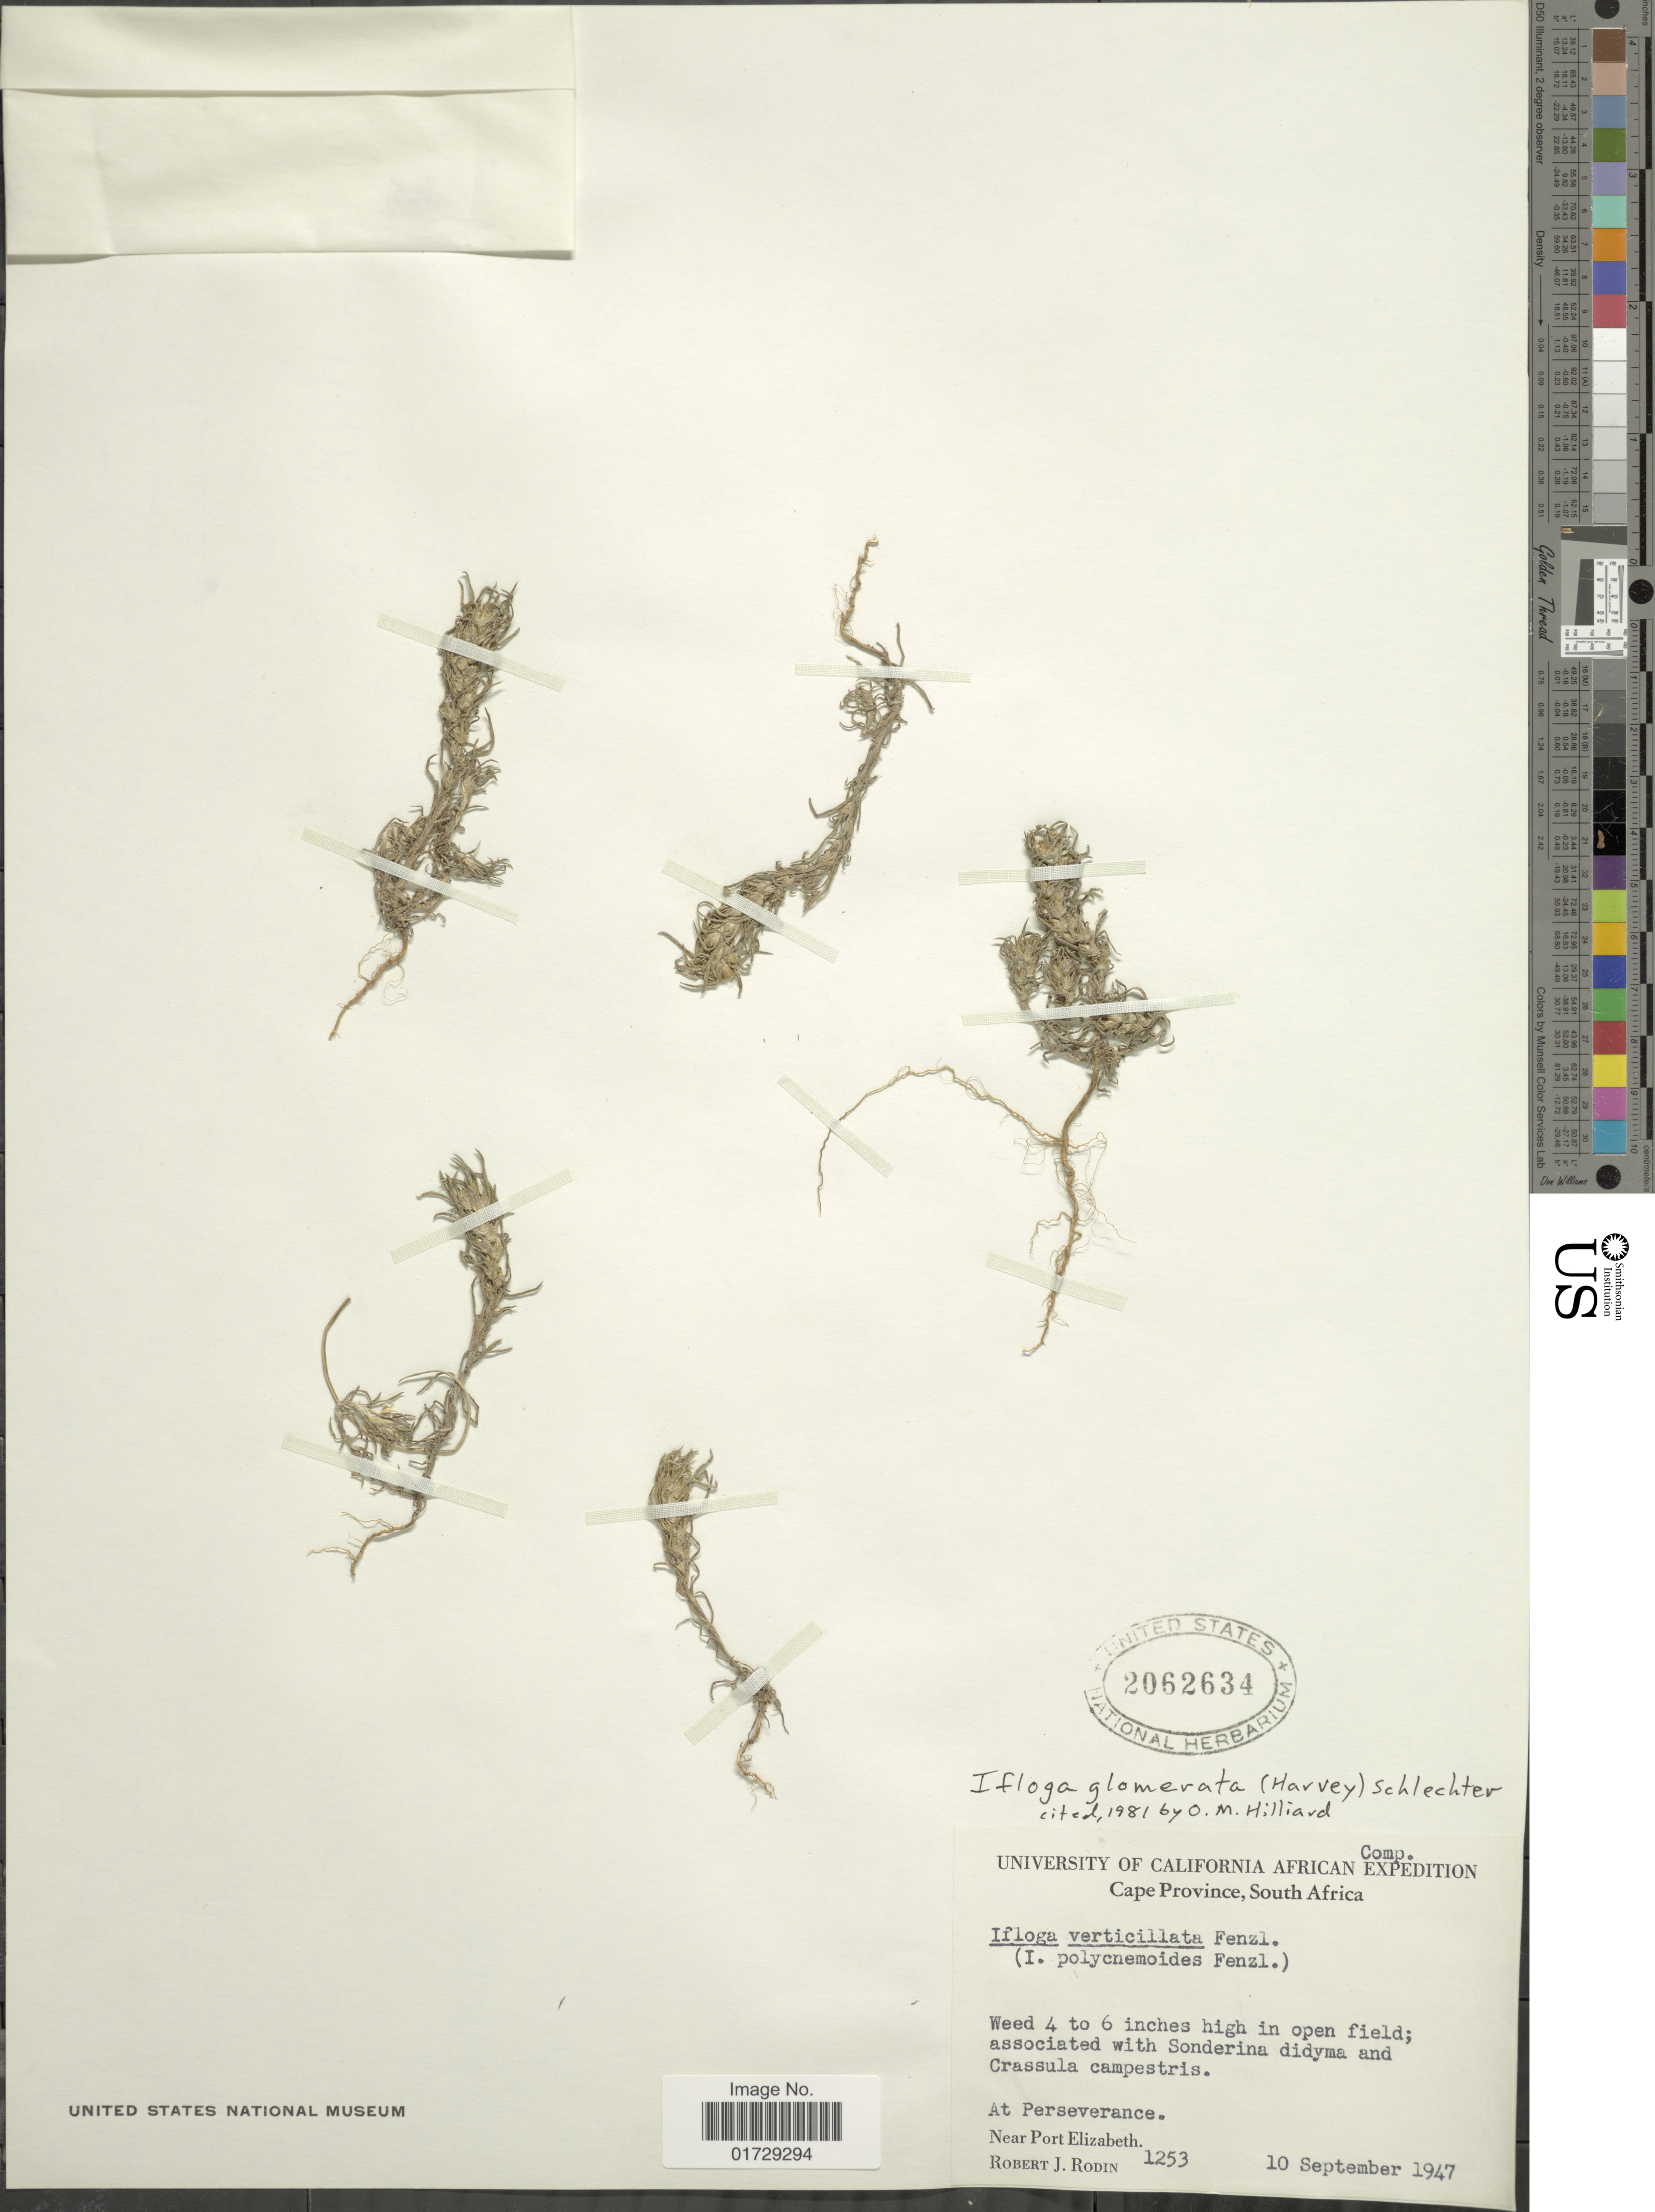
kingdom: Plantae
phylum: Tracheophyta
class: Magnoliopsida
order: Asterales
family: Asteraceae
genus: Ifloga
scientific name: Ifloga glomerata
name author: (Harv.) Schltr.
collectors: R. J. Rodin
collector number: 1253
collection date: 1947-09-10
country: South Africa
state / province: Eastern Cape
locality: At Perseverance, Near Port Elizabeth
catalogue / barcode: US 2062634